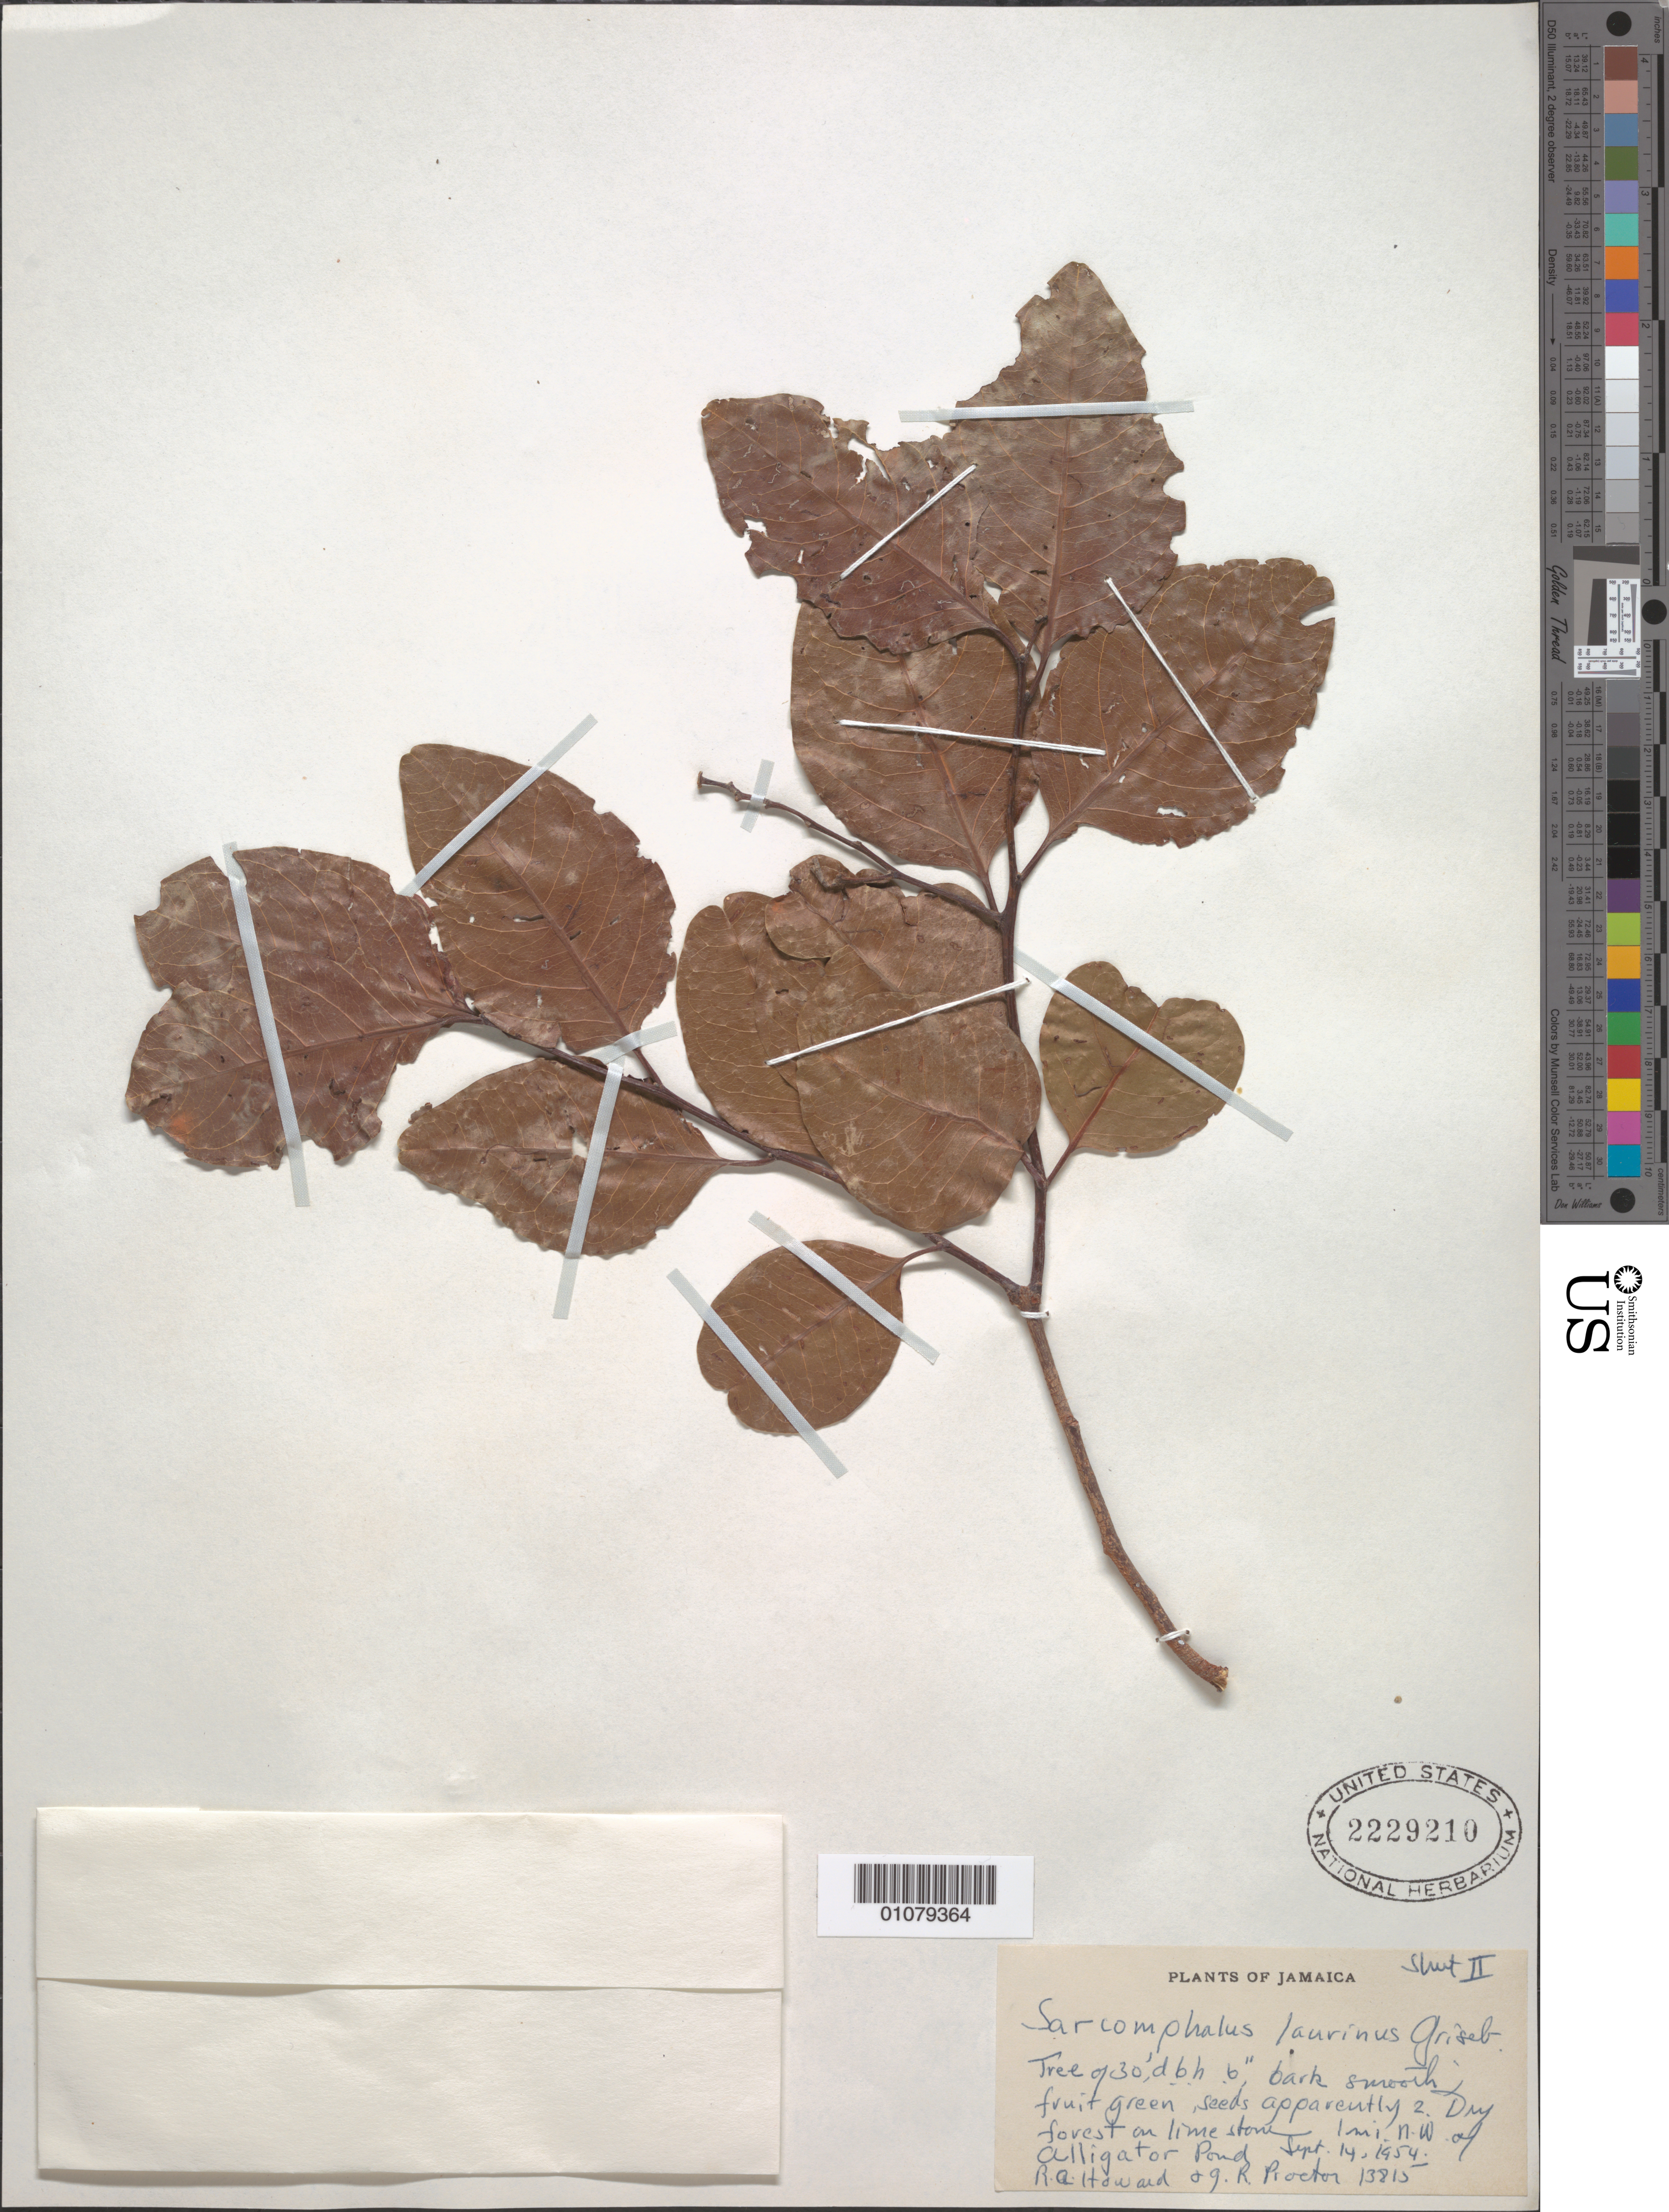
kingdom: Plantae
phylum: Tracheophyta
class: Magnoliopsida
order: Rosales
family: Rhamnaceae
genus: Sarcomphalus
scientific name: Sarcomphalus laurinus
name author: Griseb.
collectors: R. A. Howard & G. R. Proctor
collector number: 13815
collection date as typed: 14 Sep 1954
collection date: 1954-09-14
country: Jamaica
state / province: Saint Elizabeth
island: Jamaica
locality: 1 mi. NW of Alligator Pond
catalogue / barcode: US 2229210